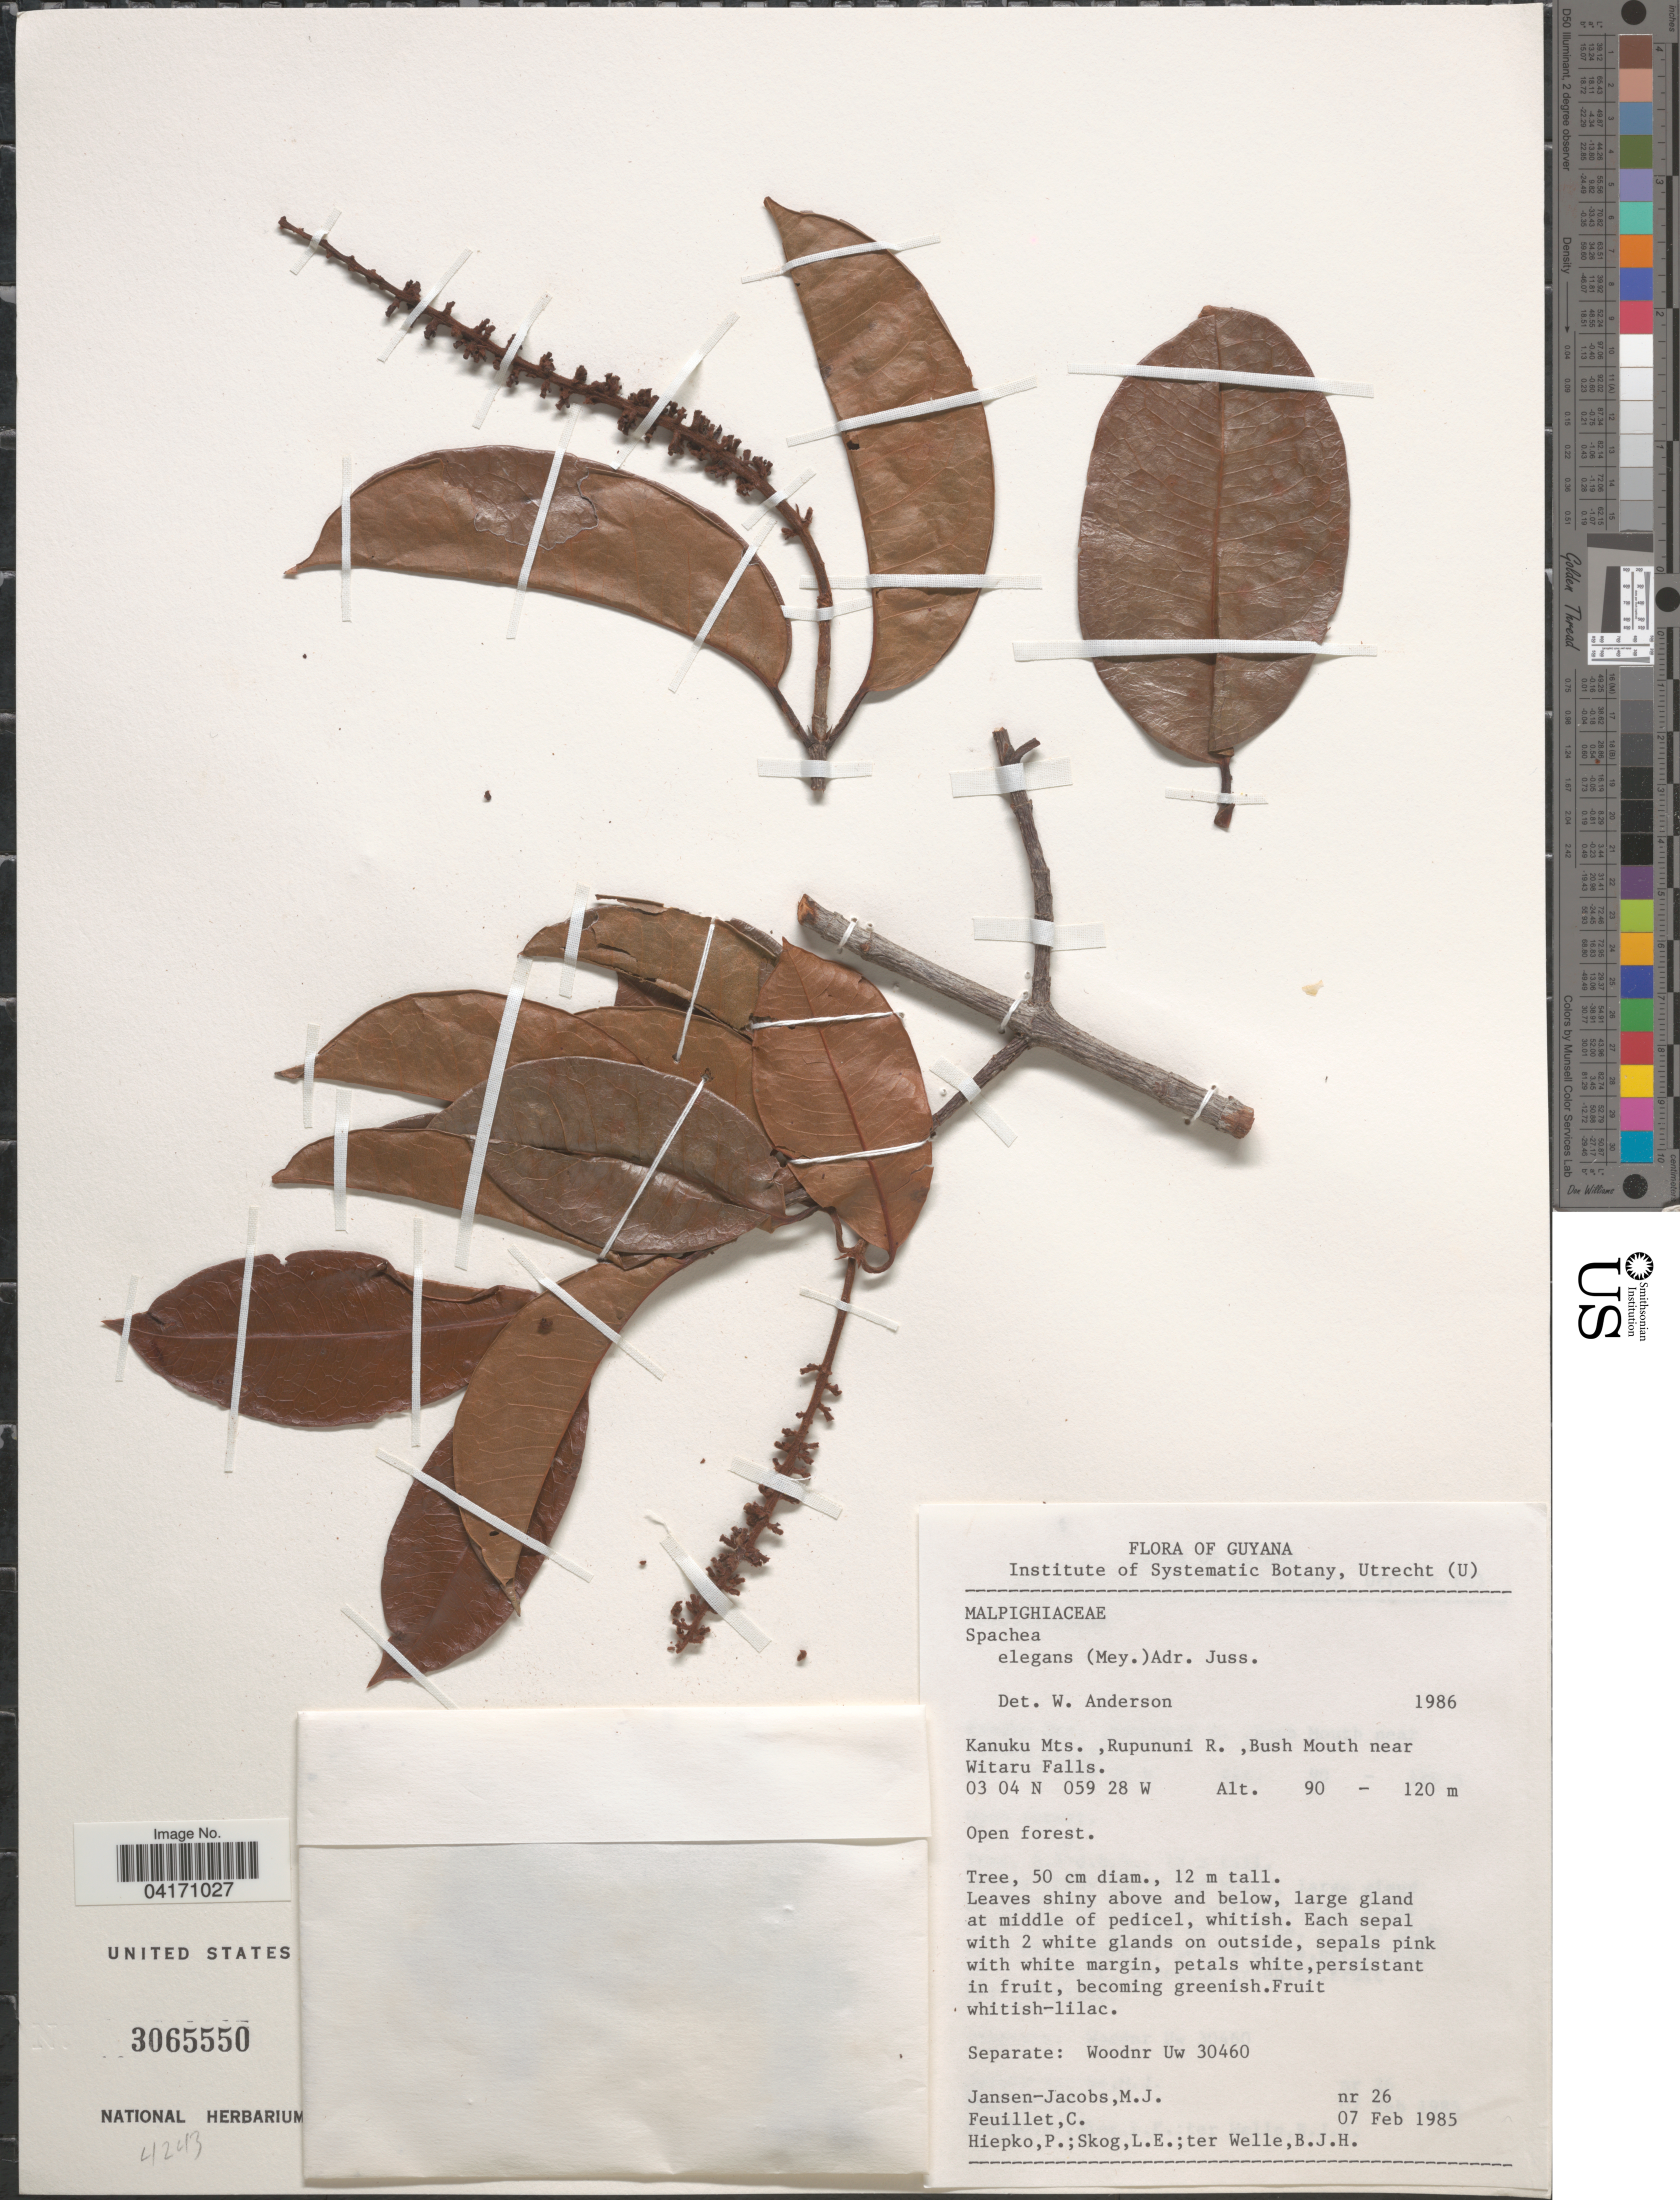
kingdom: Plantae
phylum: Tracheophyta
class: Magnoliopsida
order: Malpighiales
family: Malpighiaceae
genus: Spachea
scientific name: Spachea elegans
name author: A. Juss.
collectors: M. J. Jansen-Jacobs, C. Feuillet, P. H. Hiepko, L. E. Skog & B. Welle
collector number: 26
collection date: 1985-02-07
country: Guyana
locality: Kanuku Mts., Rupununi R., Bush Mouth near Witaru Falls.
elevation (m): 90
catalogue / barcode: US 3065550